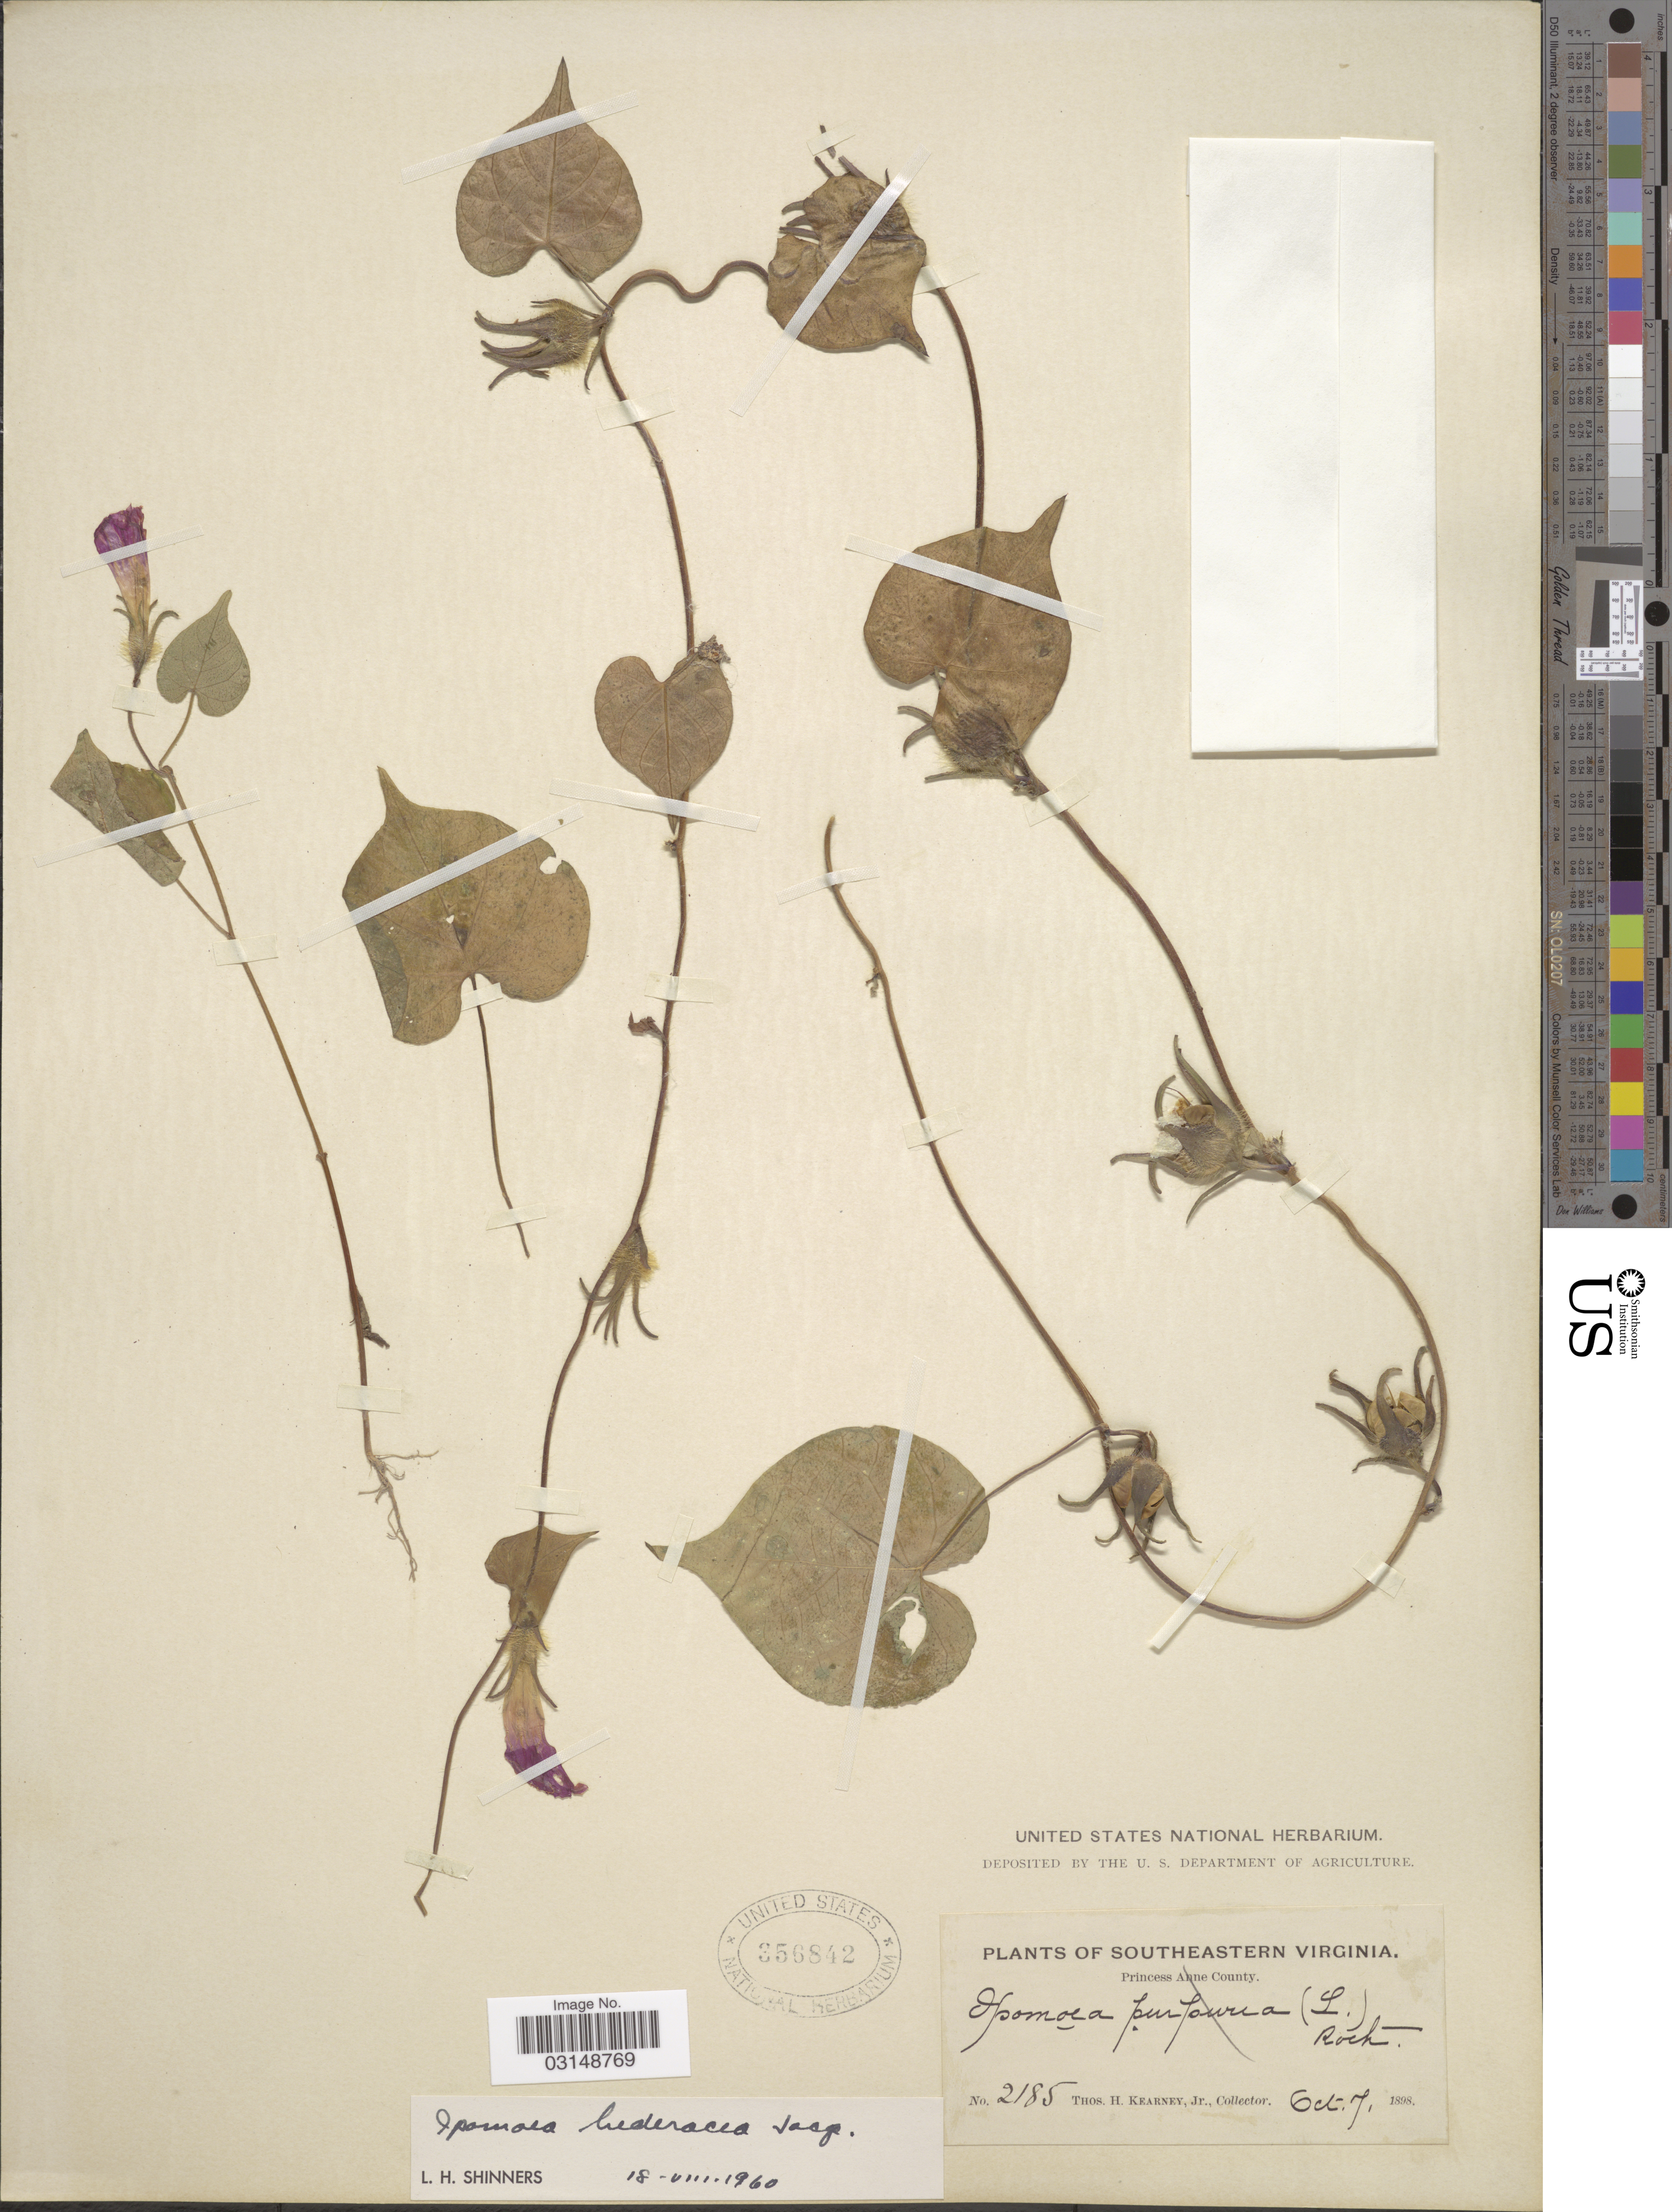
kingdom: Plantae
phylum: Tracheophyta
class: Magnoliopsida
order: Solanales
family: Convolvulaceae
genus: Ipomoea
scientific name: Ipomoea hederacea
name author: Jacq.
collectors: T. H. Kearney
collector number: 2185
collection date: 1898-10-07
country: United States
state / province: Virginia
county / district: City of Virginia Beach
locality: Southeastern Virginia. Princess Anne County.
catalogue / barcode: US 356842